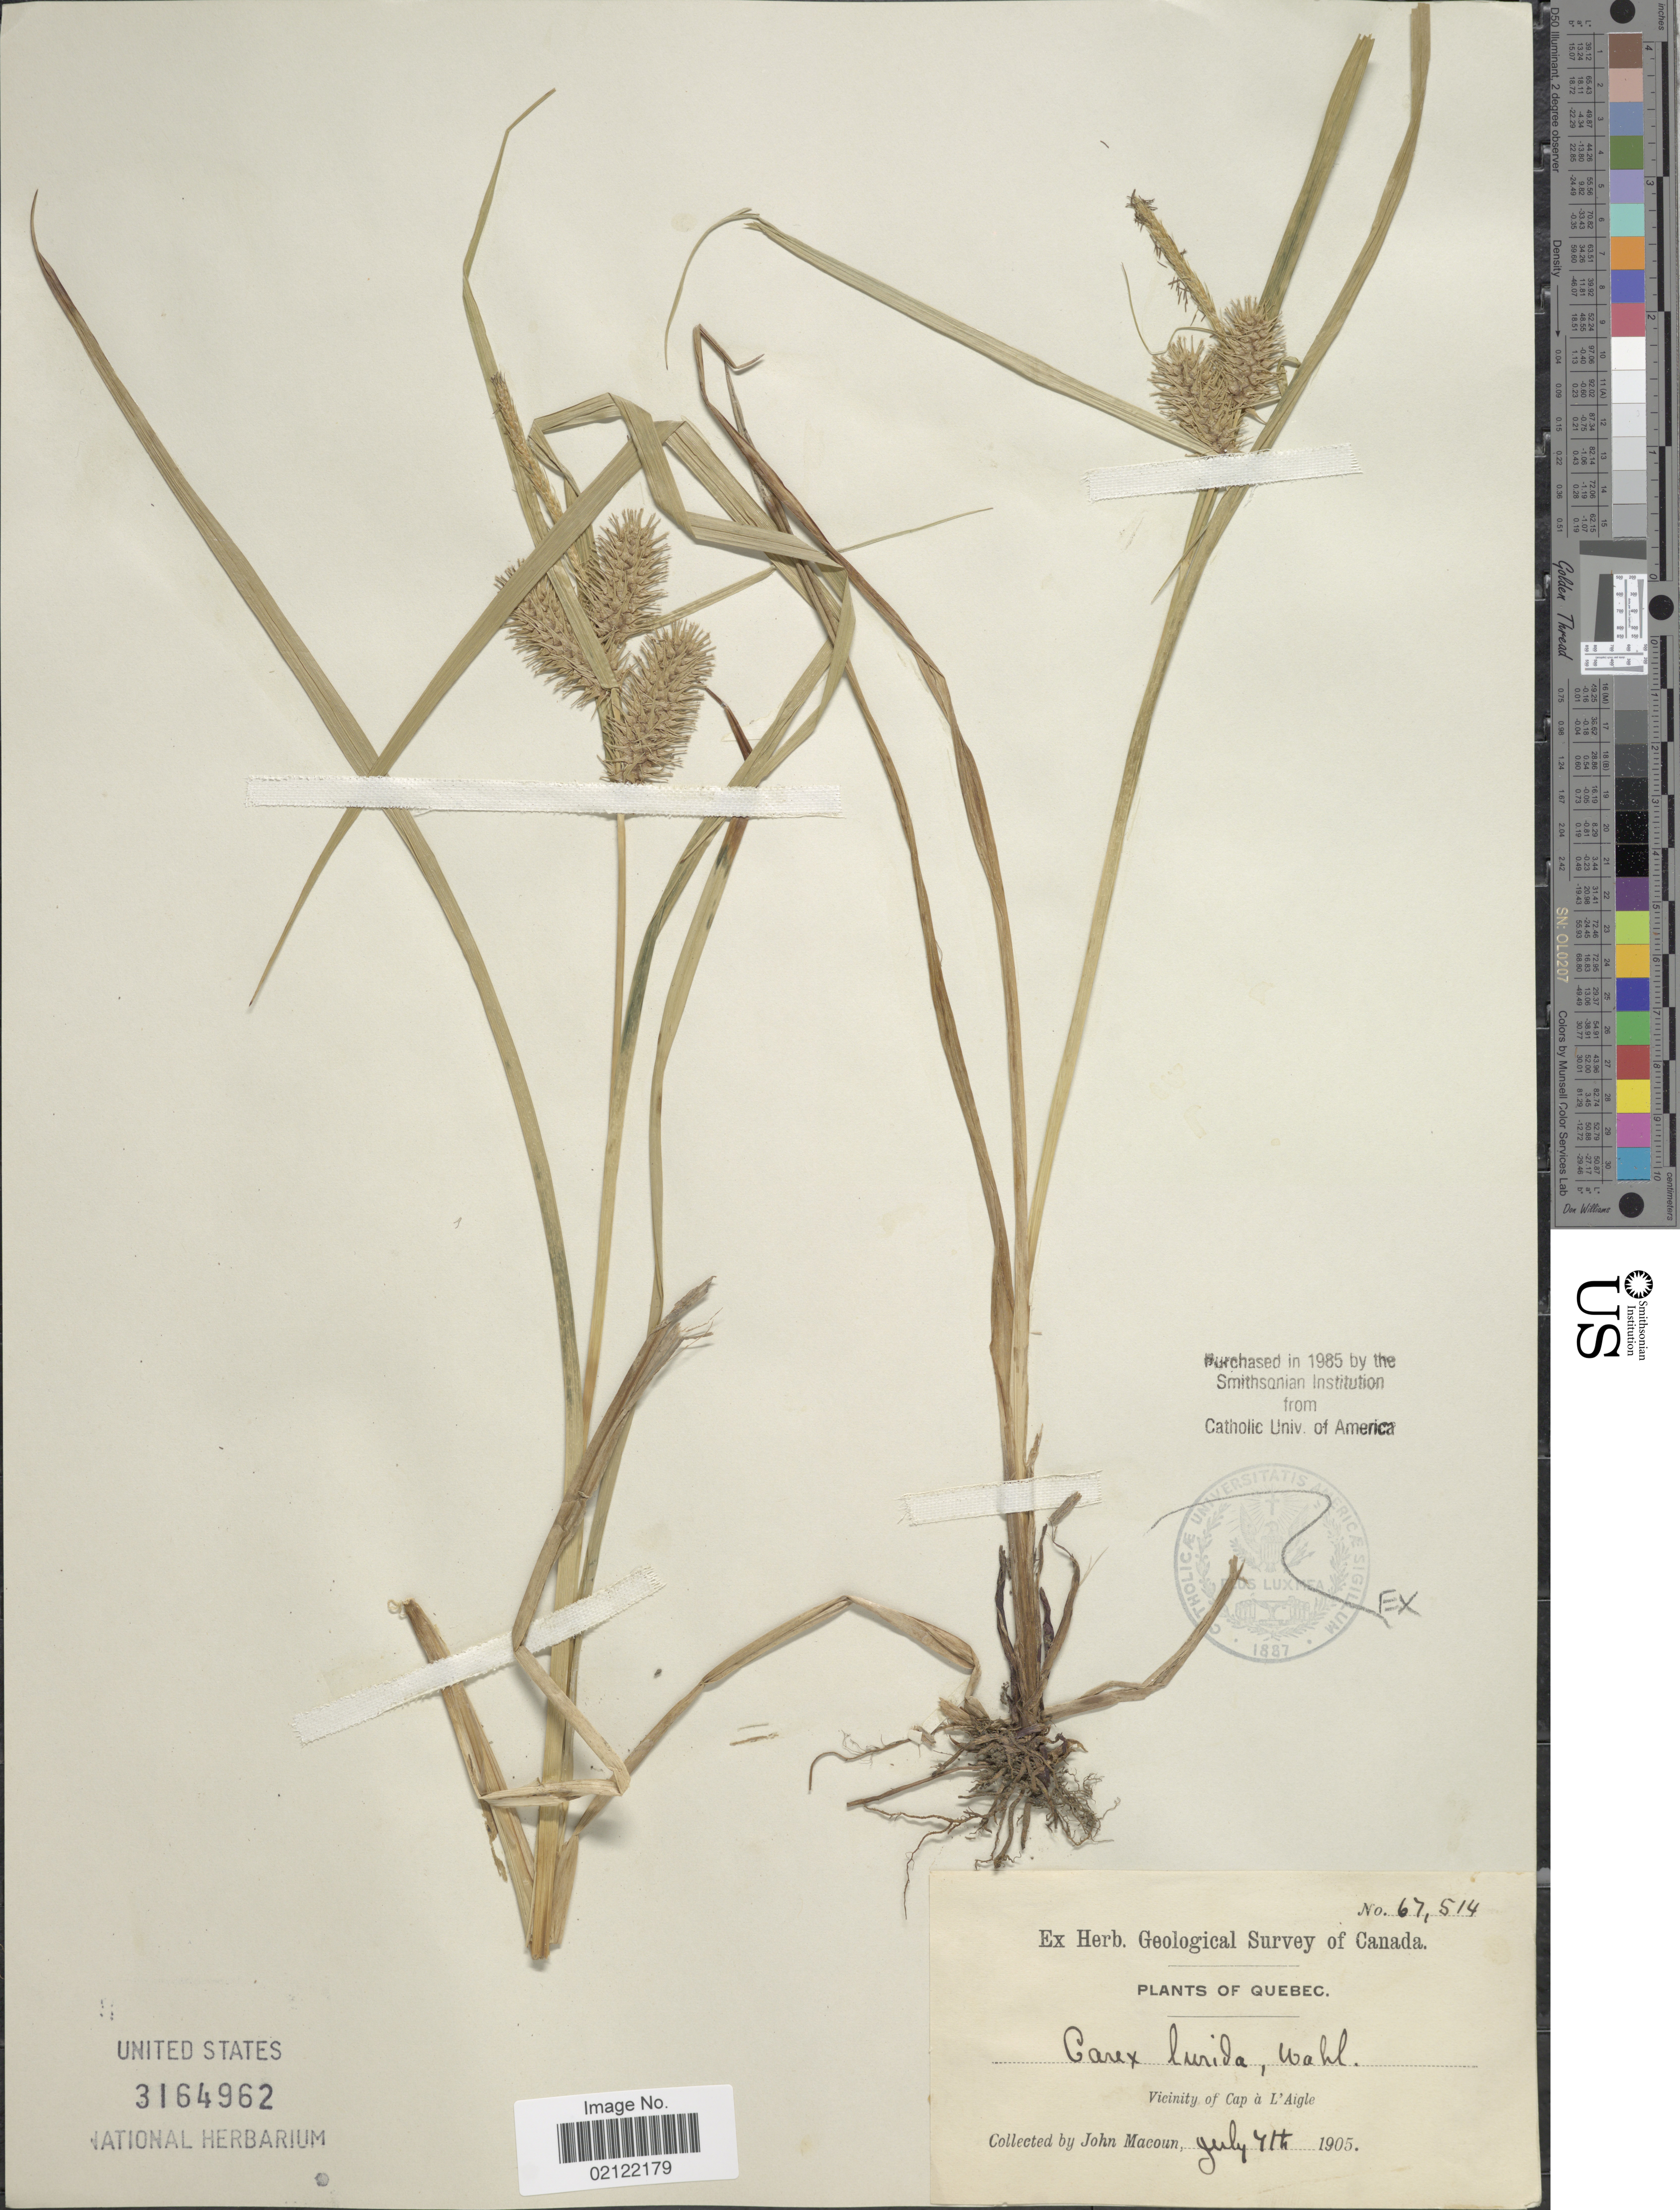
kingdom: Plantae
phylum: Tracheophyta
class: Liliopsida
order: Poales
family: Cyperaceae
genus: Carex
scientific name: Carex lurida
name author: Wahlenb.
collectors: J. Macoun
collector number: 67514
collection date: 1905-07-07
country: Canada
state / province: Quebec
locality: Vicinity of Cap a L'Aigle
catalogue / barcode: US 3164962